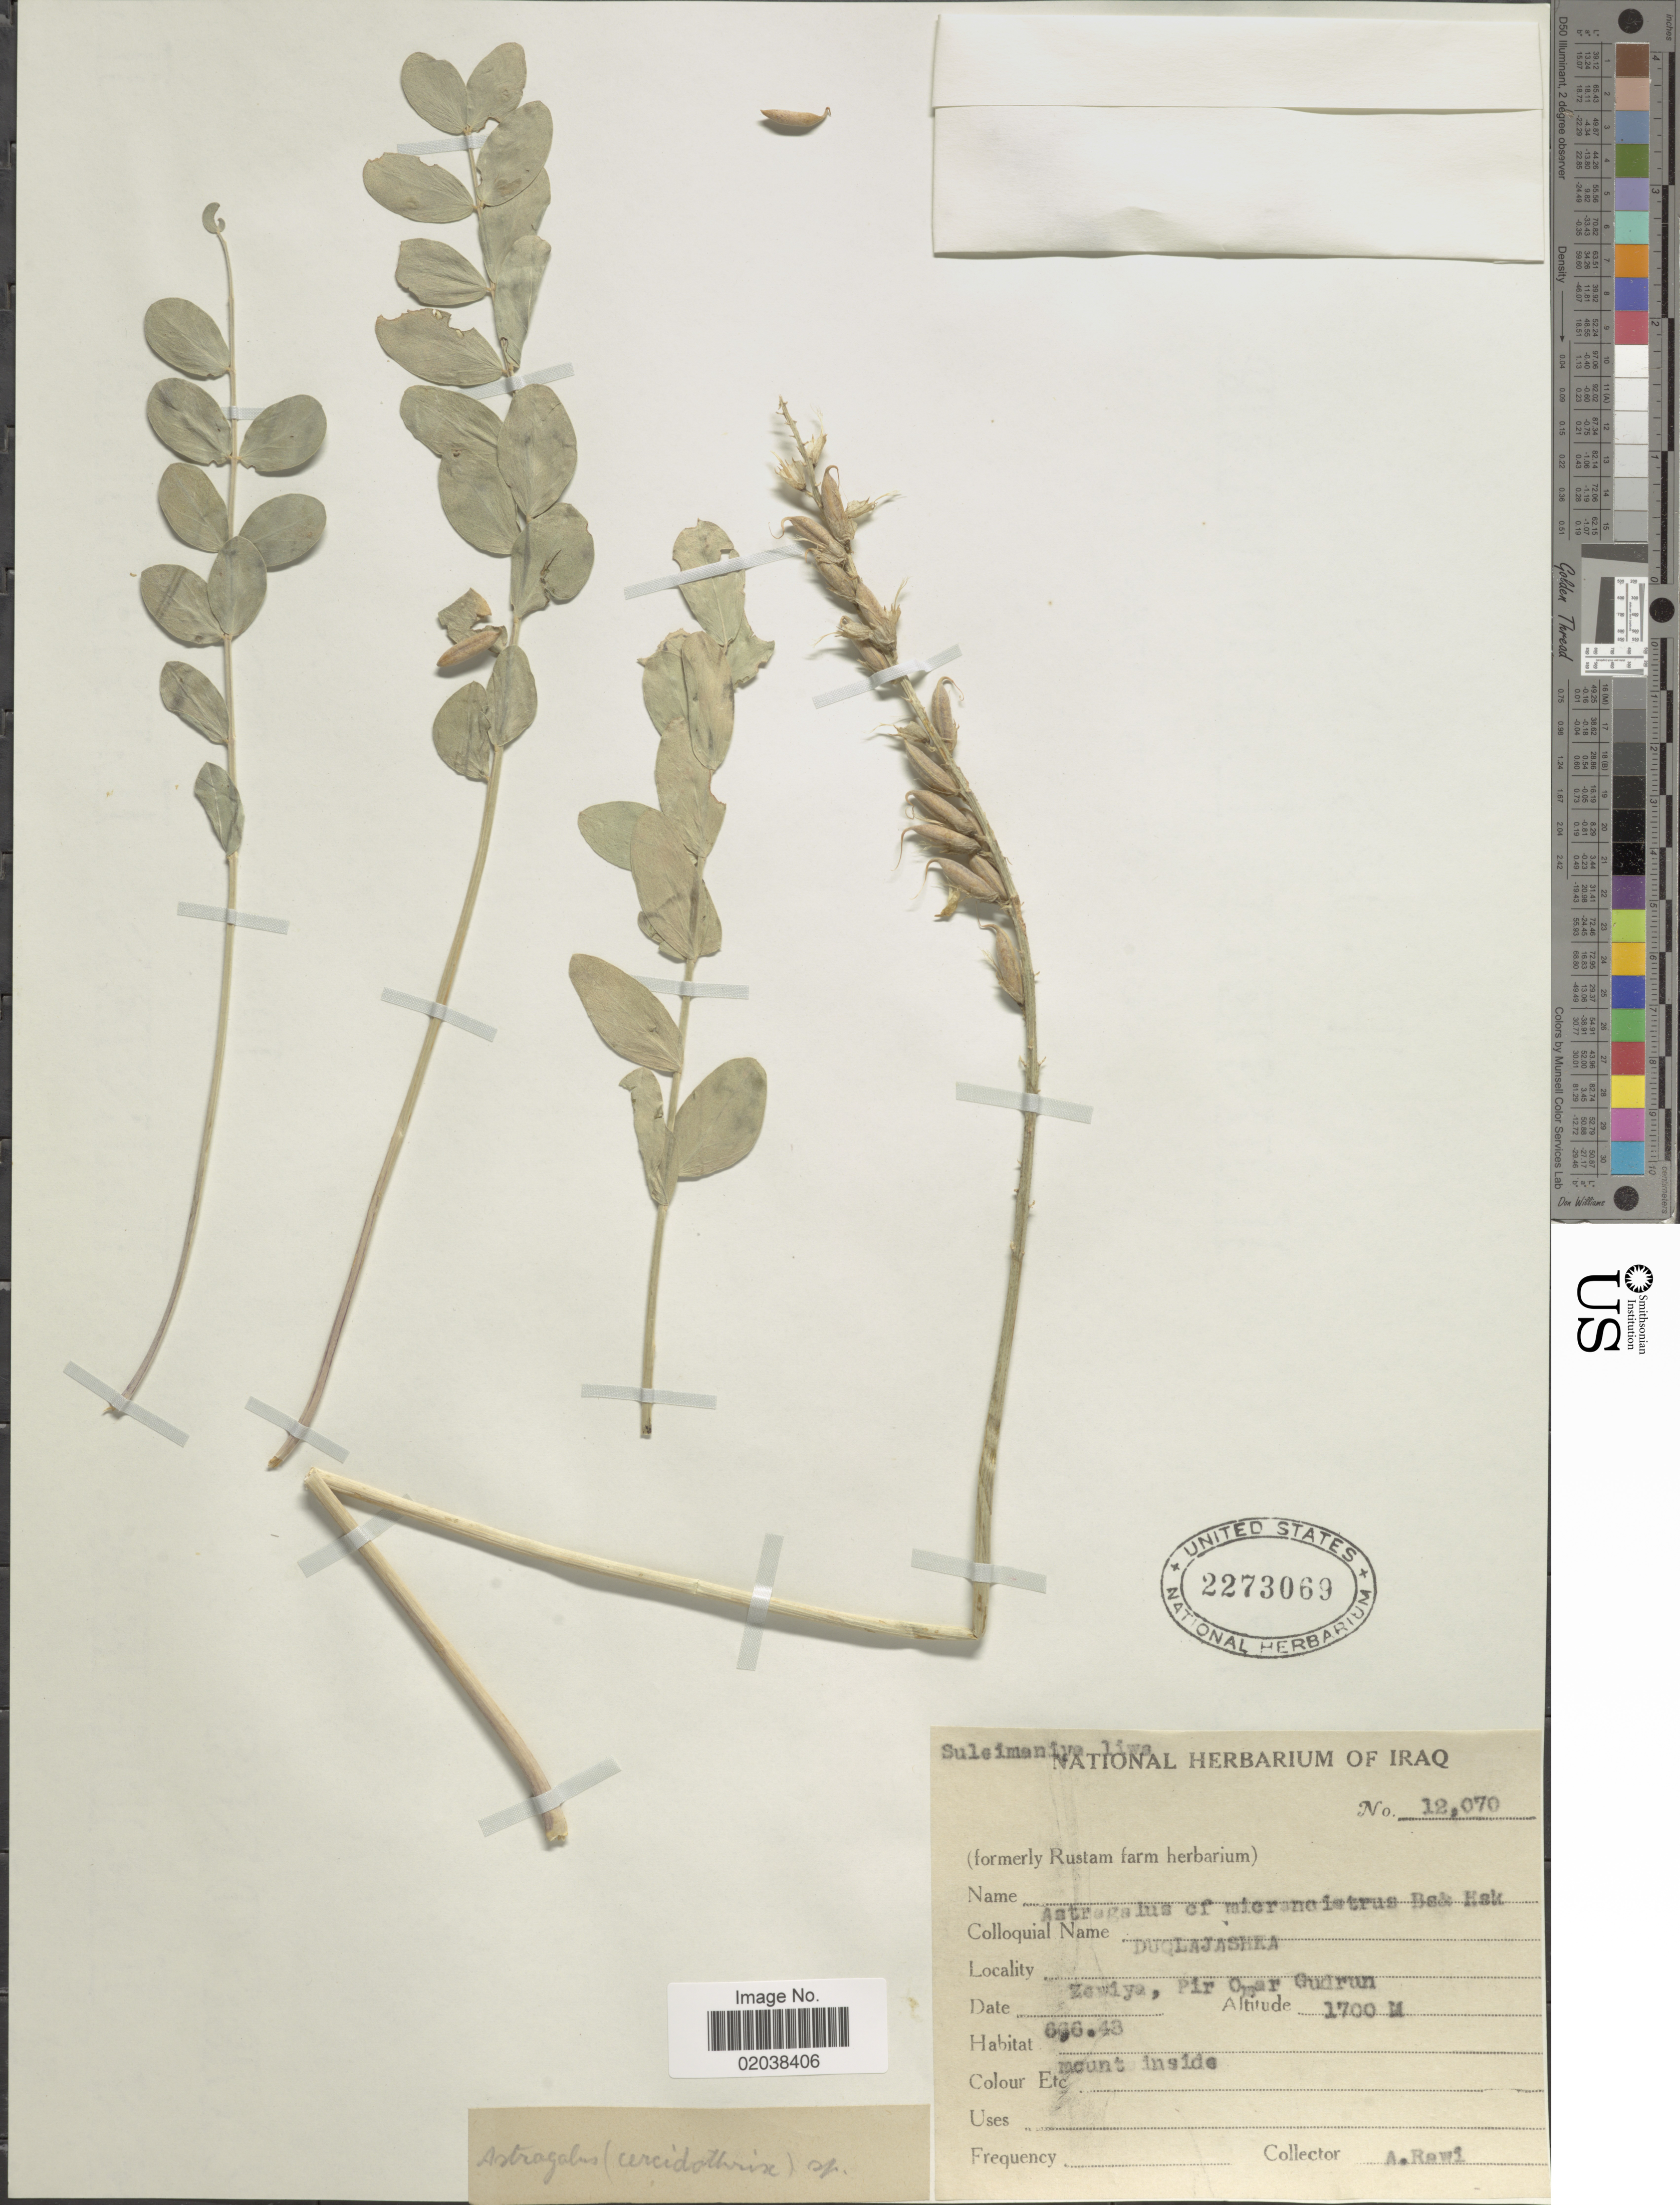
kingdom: Plantae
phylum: Tracheophyta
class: Magnoliopsida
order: Fabales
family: Fabaceae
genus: Astragalus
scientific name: Astragalus micrancistrus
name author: Boiss. & Hausskn.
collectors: A. Rawi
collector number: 12070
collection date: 1948-06-06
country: Iraq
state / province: As Sulaymānīyah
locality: Zewiya, Pir Omar Gudrun. Suleimaniya liwa.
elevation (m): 1700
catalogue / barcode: US 2273069